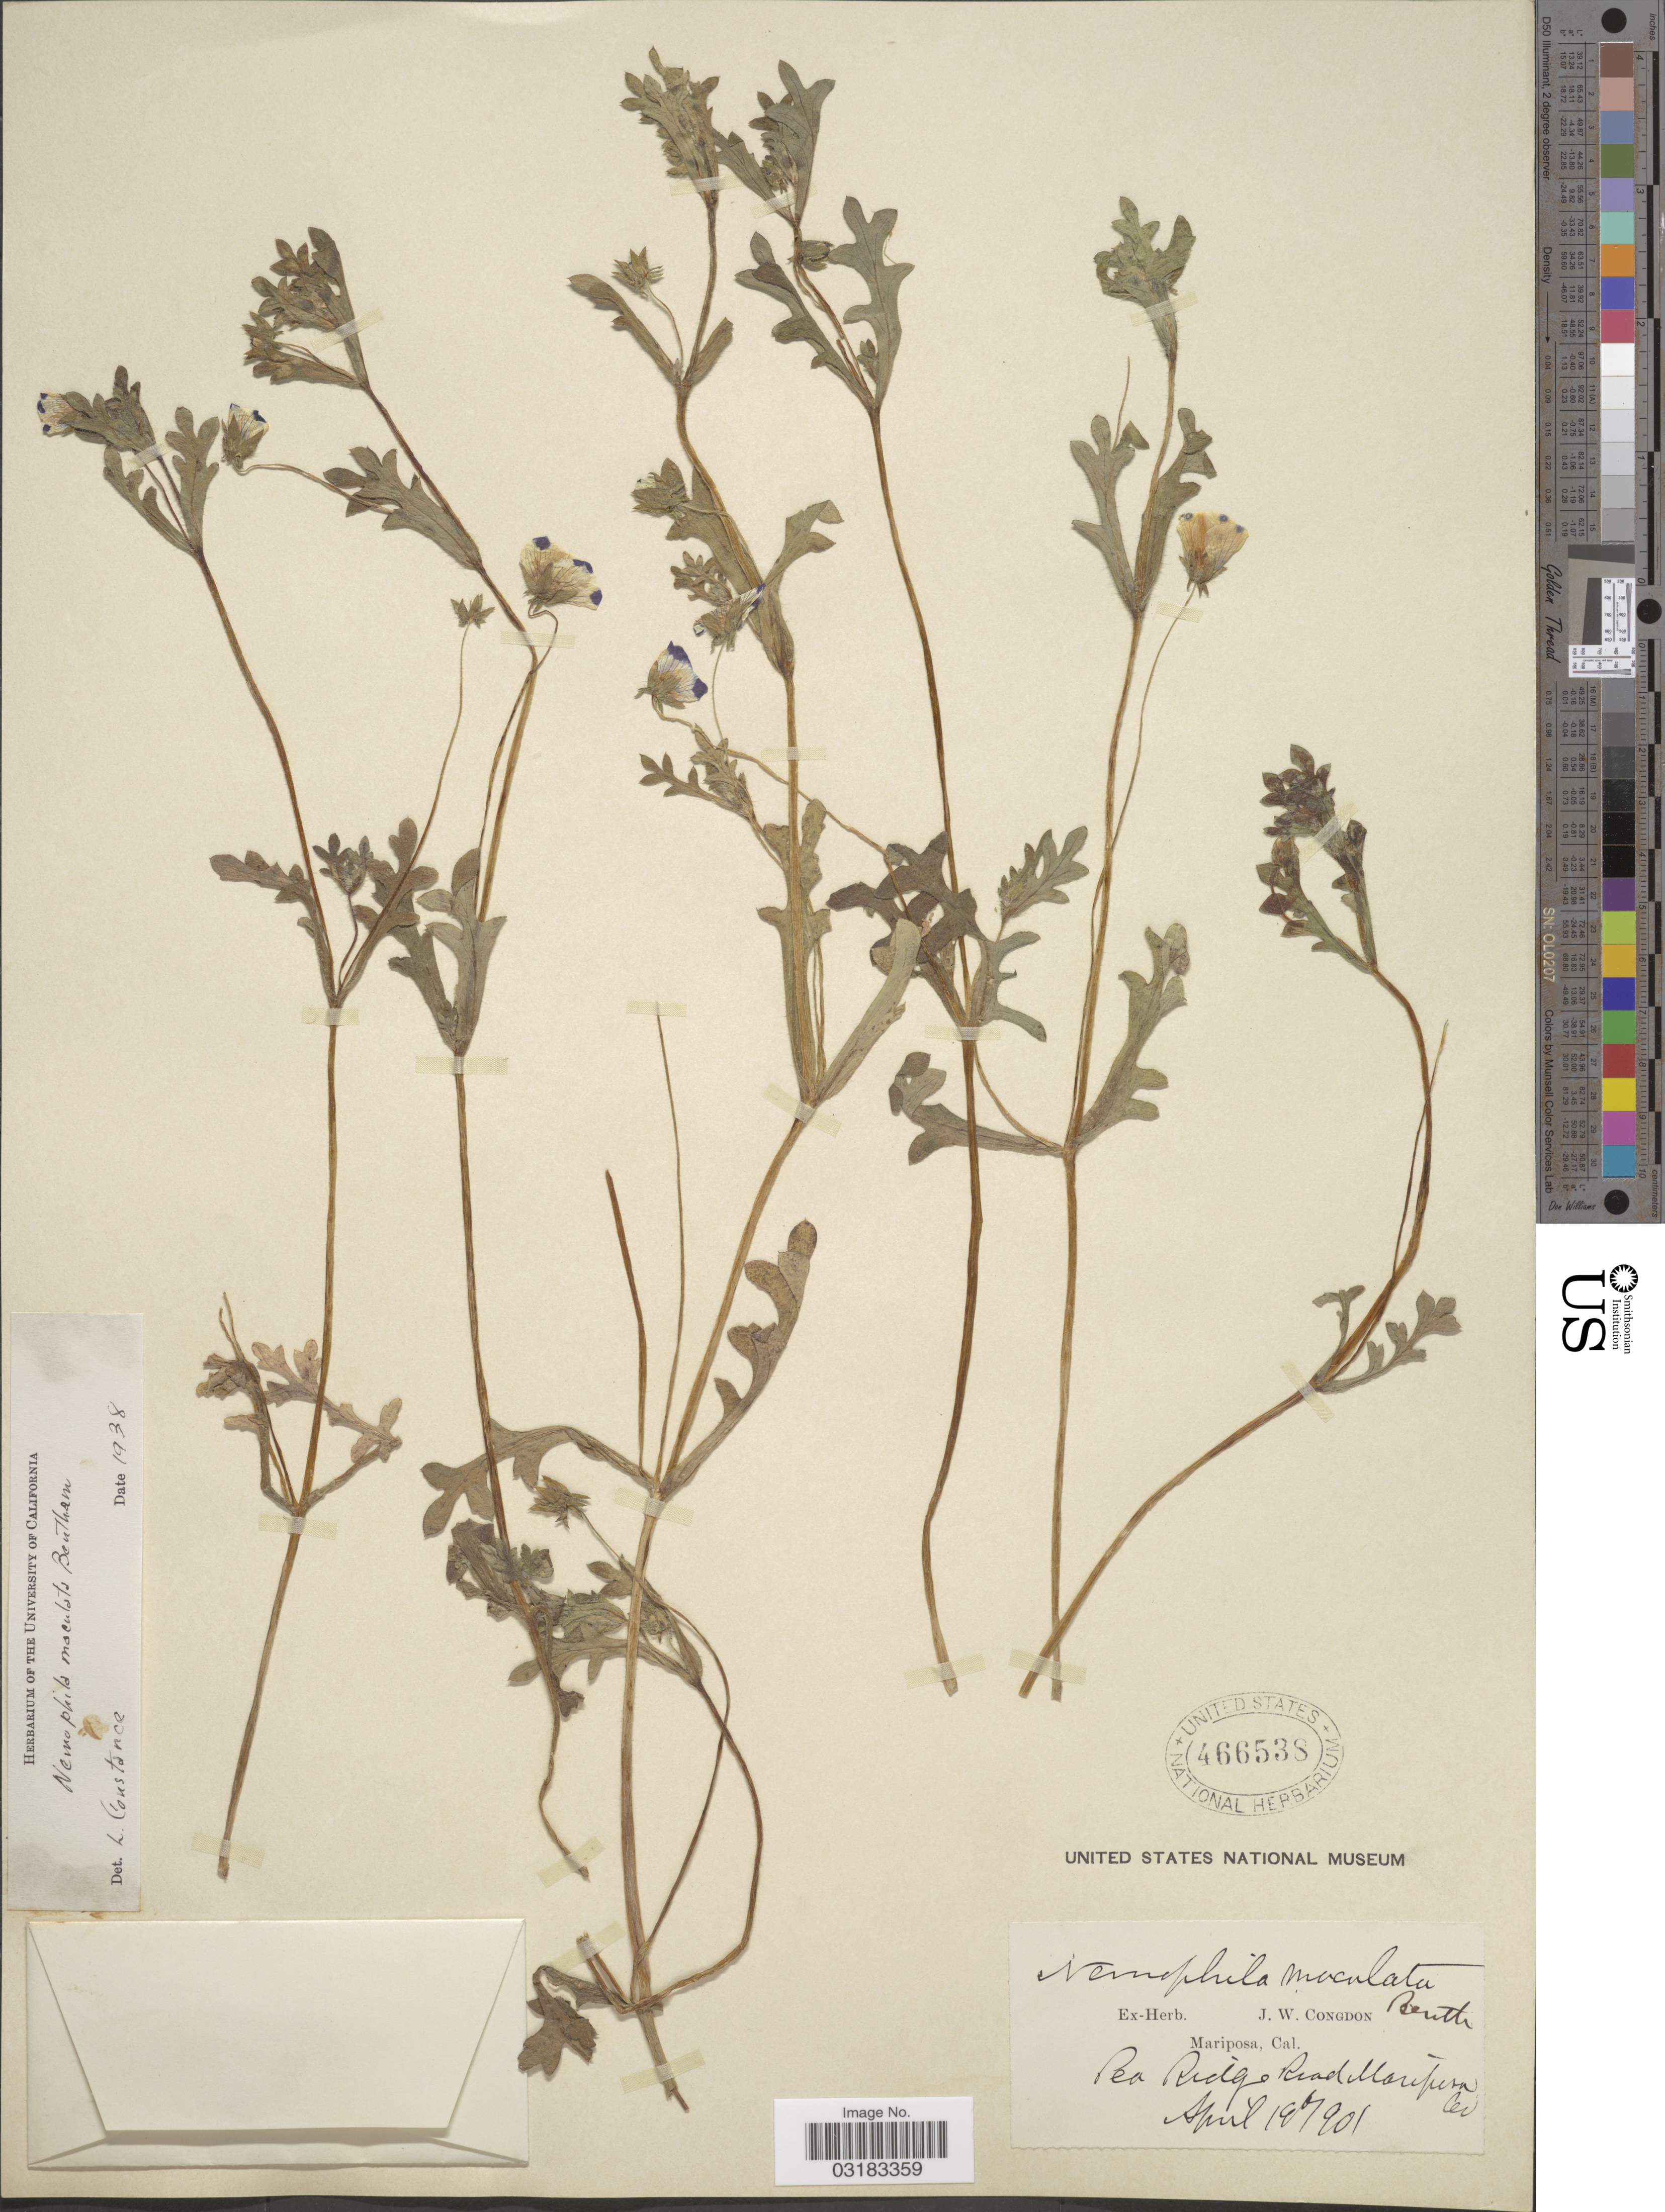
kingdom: Plantae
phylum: Tracheophyta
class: Magnoliopsida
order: Boraginales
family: Hydrophyllaceae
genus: Nemophila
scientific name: Nemophila maculata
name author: Benth. ex Lindl.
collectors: J. W. Congdon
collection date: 1901-04-19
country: United States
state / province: California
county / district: Mariposa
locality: Pea Ridge Road, Mariposa Co.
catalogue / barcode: US 466538